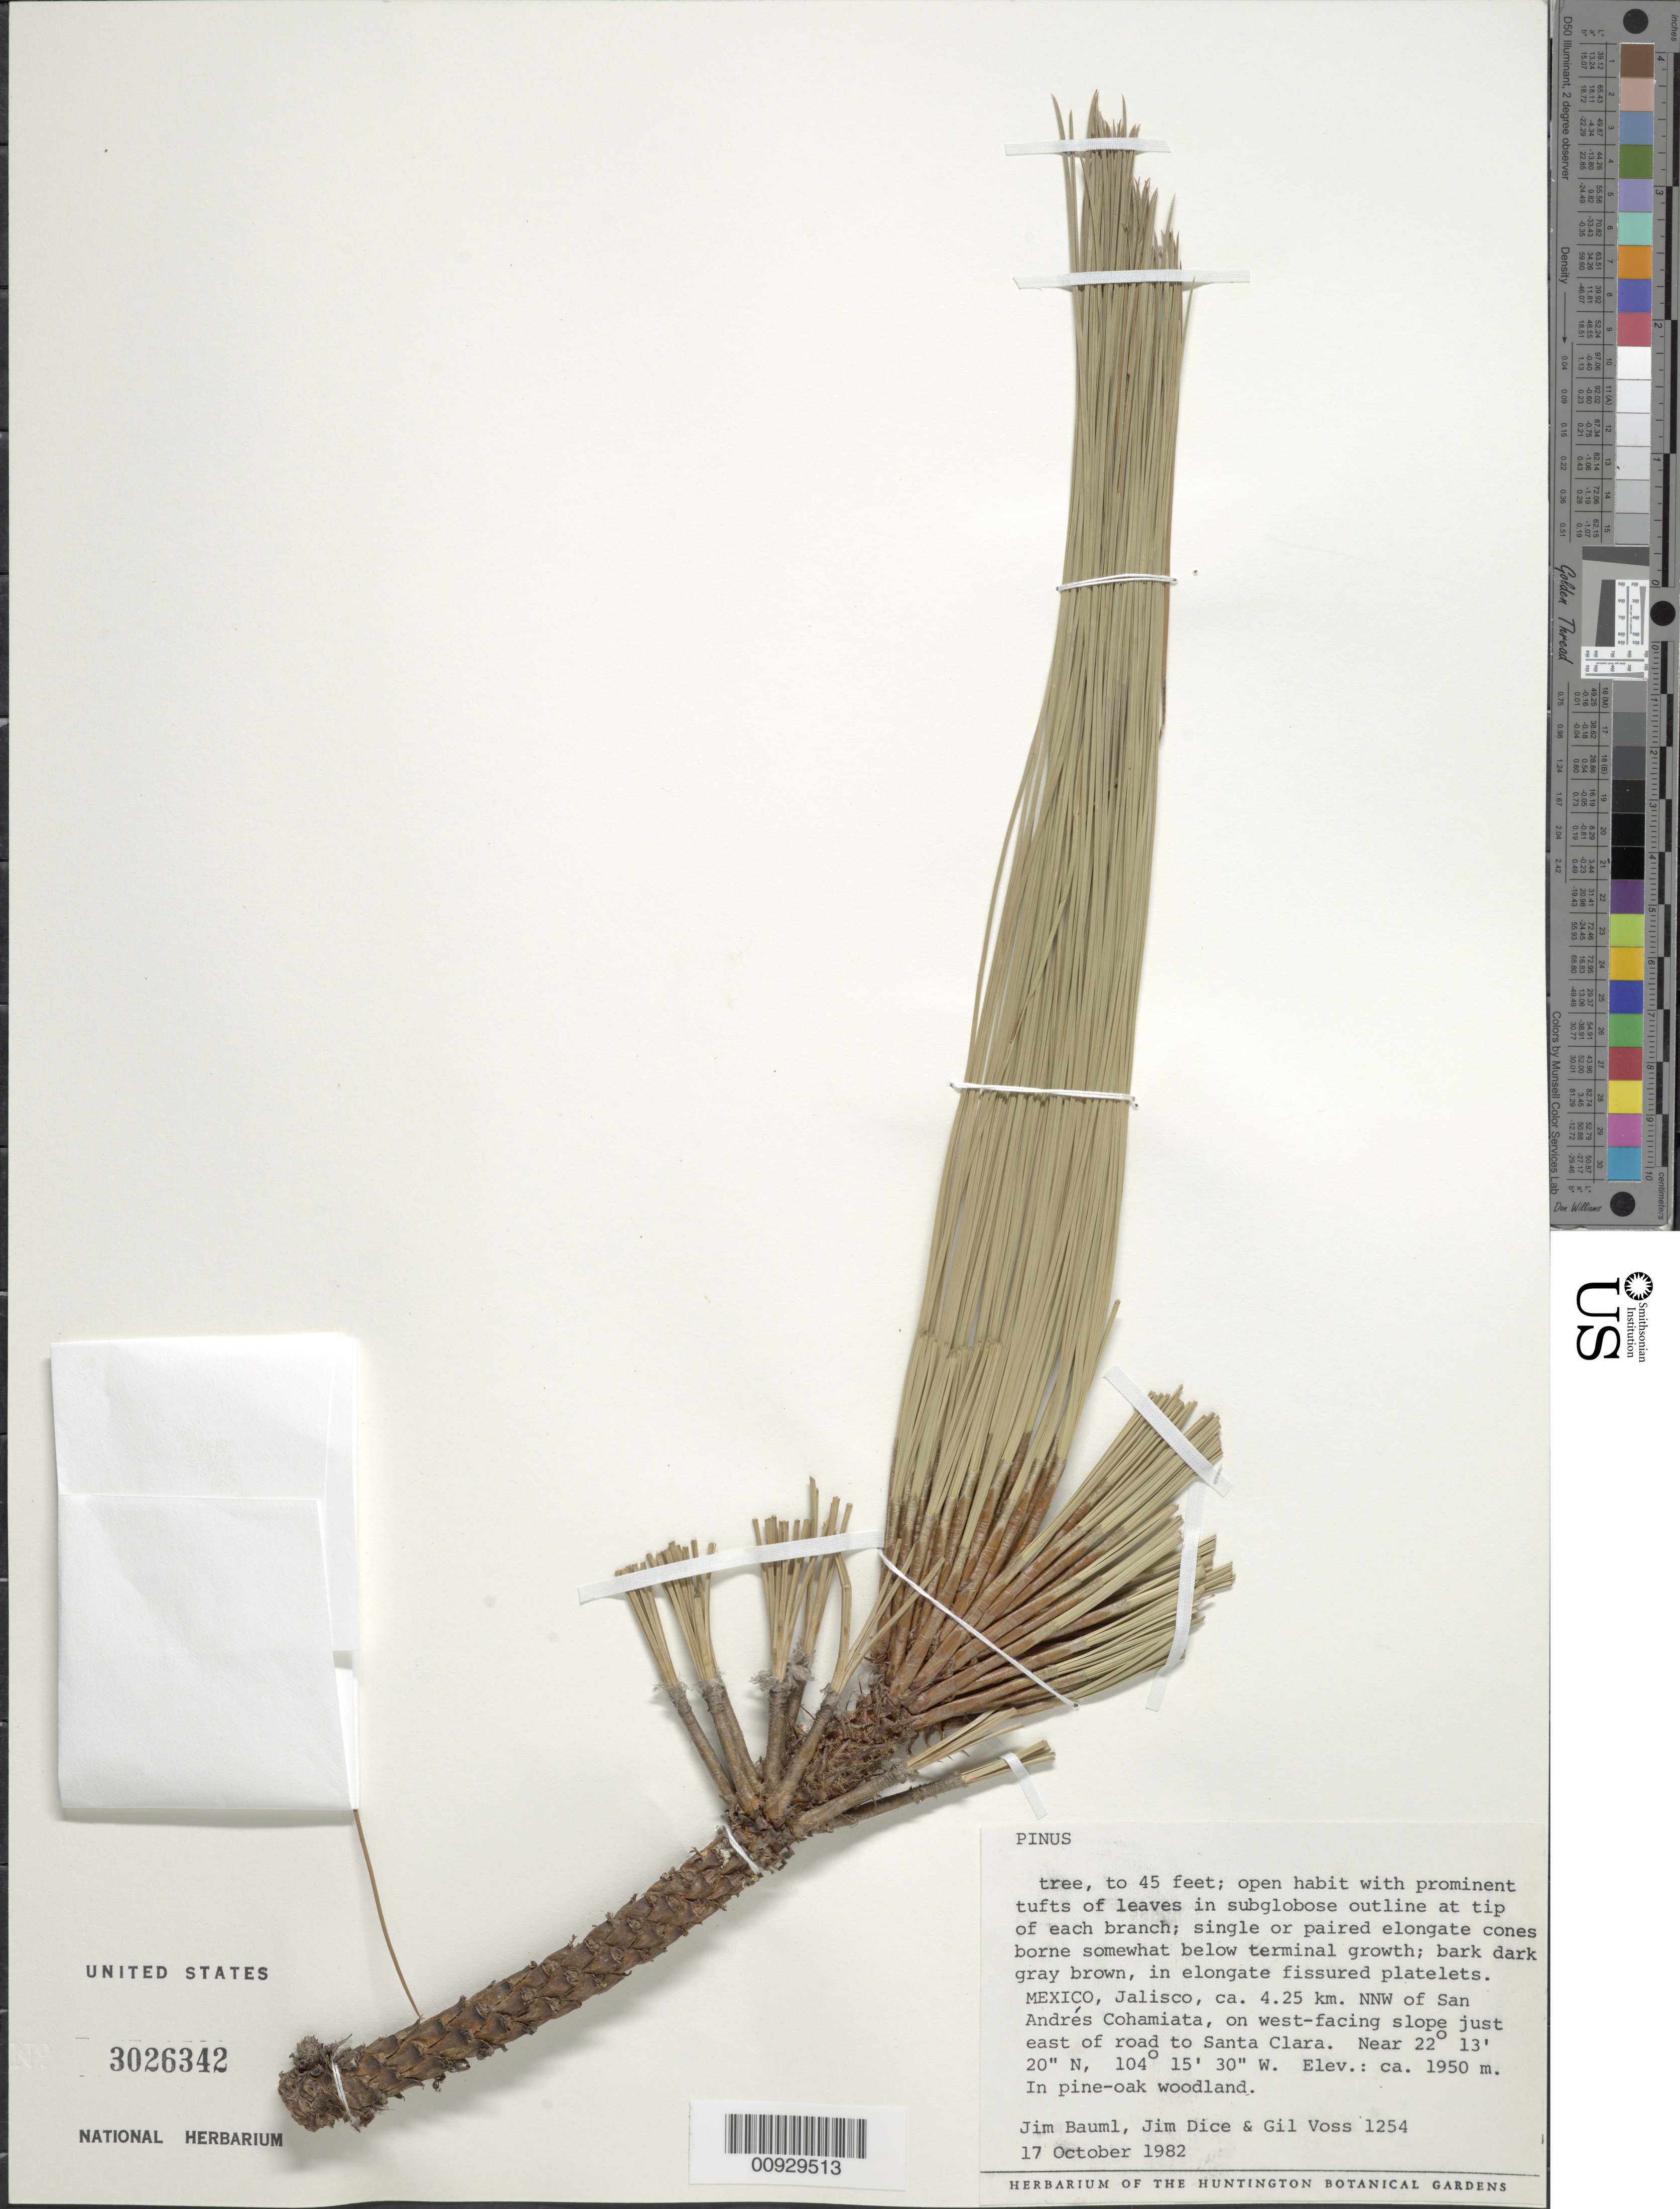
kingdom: Plantae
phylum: Tracheophyta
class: Pinopsida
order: Pinales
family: Pinaceae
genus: Pinus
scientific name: Pinus sp.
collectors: J. Bauml, J. Dice & G. Voss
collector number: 1254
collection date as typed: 17 Oct 1982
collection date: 1982-10-17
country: Mexico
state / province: Jalisco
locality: Ca. 4.25 km NNW of San Andrés Cohamiata, on west-facing slope just east of road to Santa Clara.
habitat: On west-facing slope. In pine-oak woodland.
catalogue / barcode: US 3026342